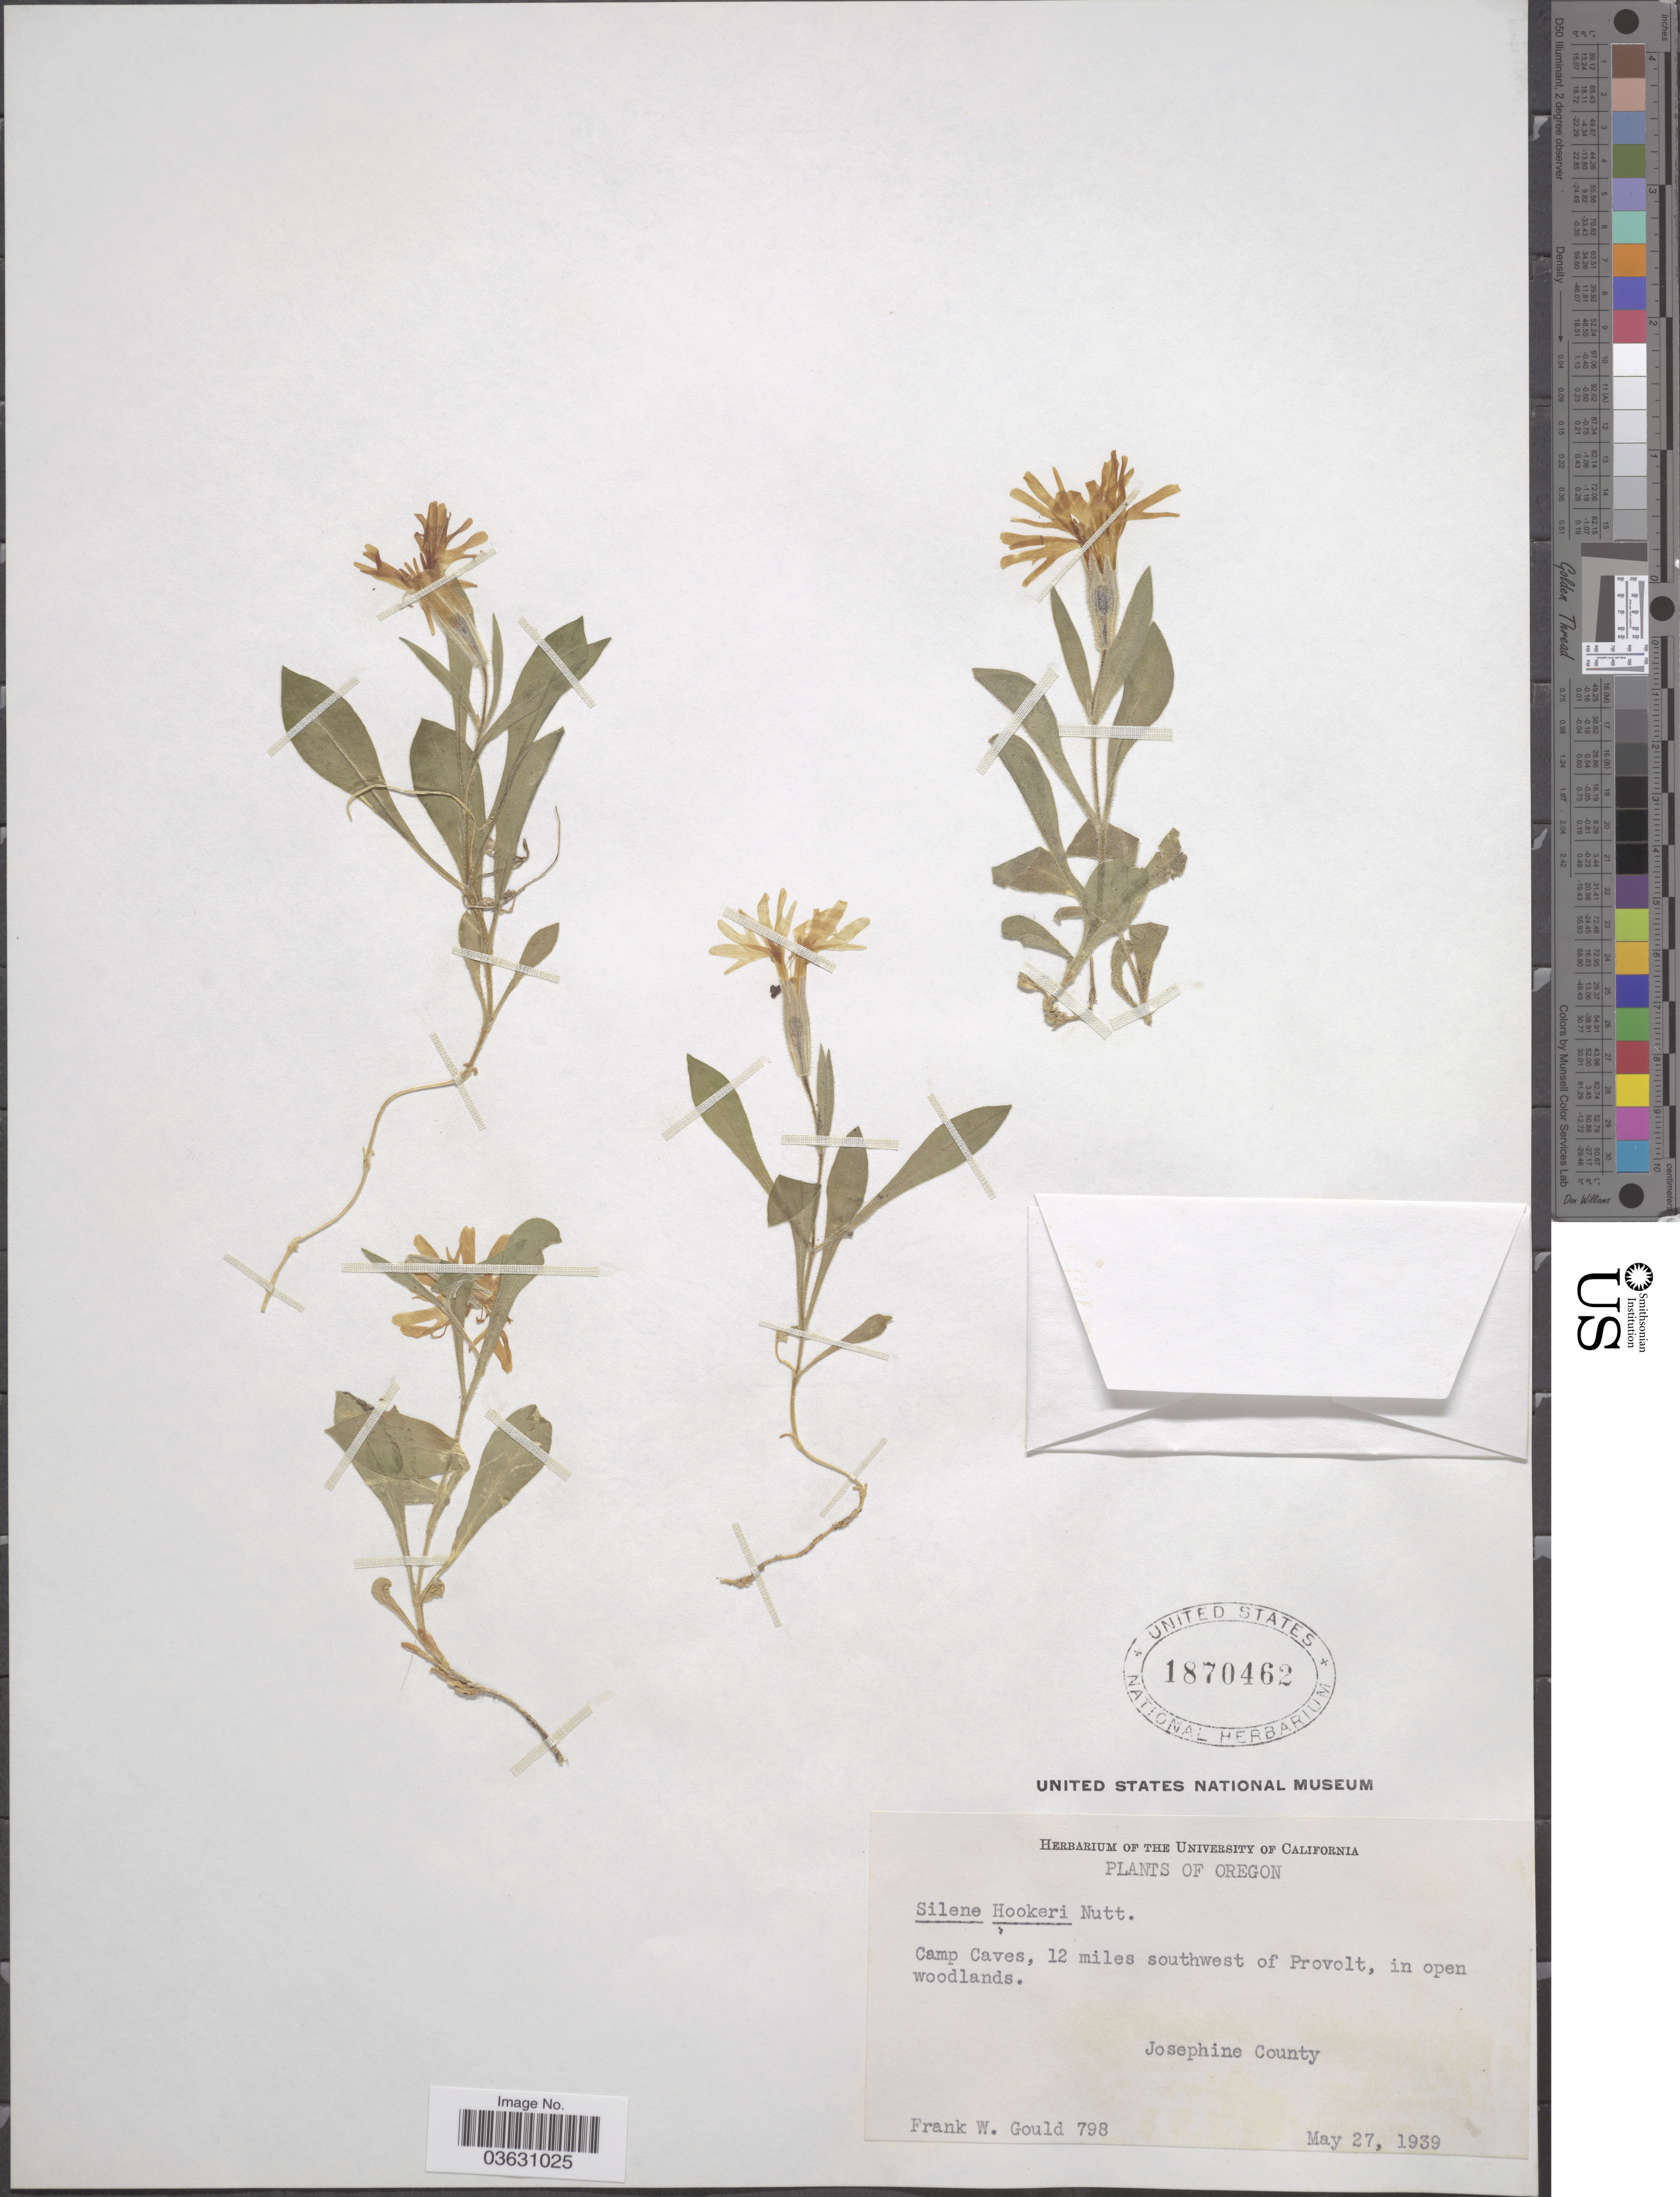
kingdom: Plantae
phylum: Tracheophyta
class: Magnoliopsida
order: Caryophyllales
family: Caryophyllaceae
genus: Silene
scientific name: Silene hookeri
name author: Nutt.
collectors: F. W. Gould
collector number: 798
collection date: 1939-05-27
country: United States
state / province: Oregon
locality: Camp Caves, 12 miles southwest of Provolt. Josephine County.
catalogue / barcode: US 1870462